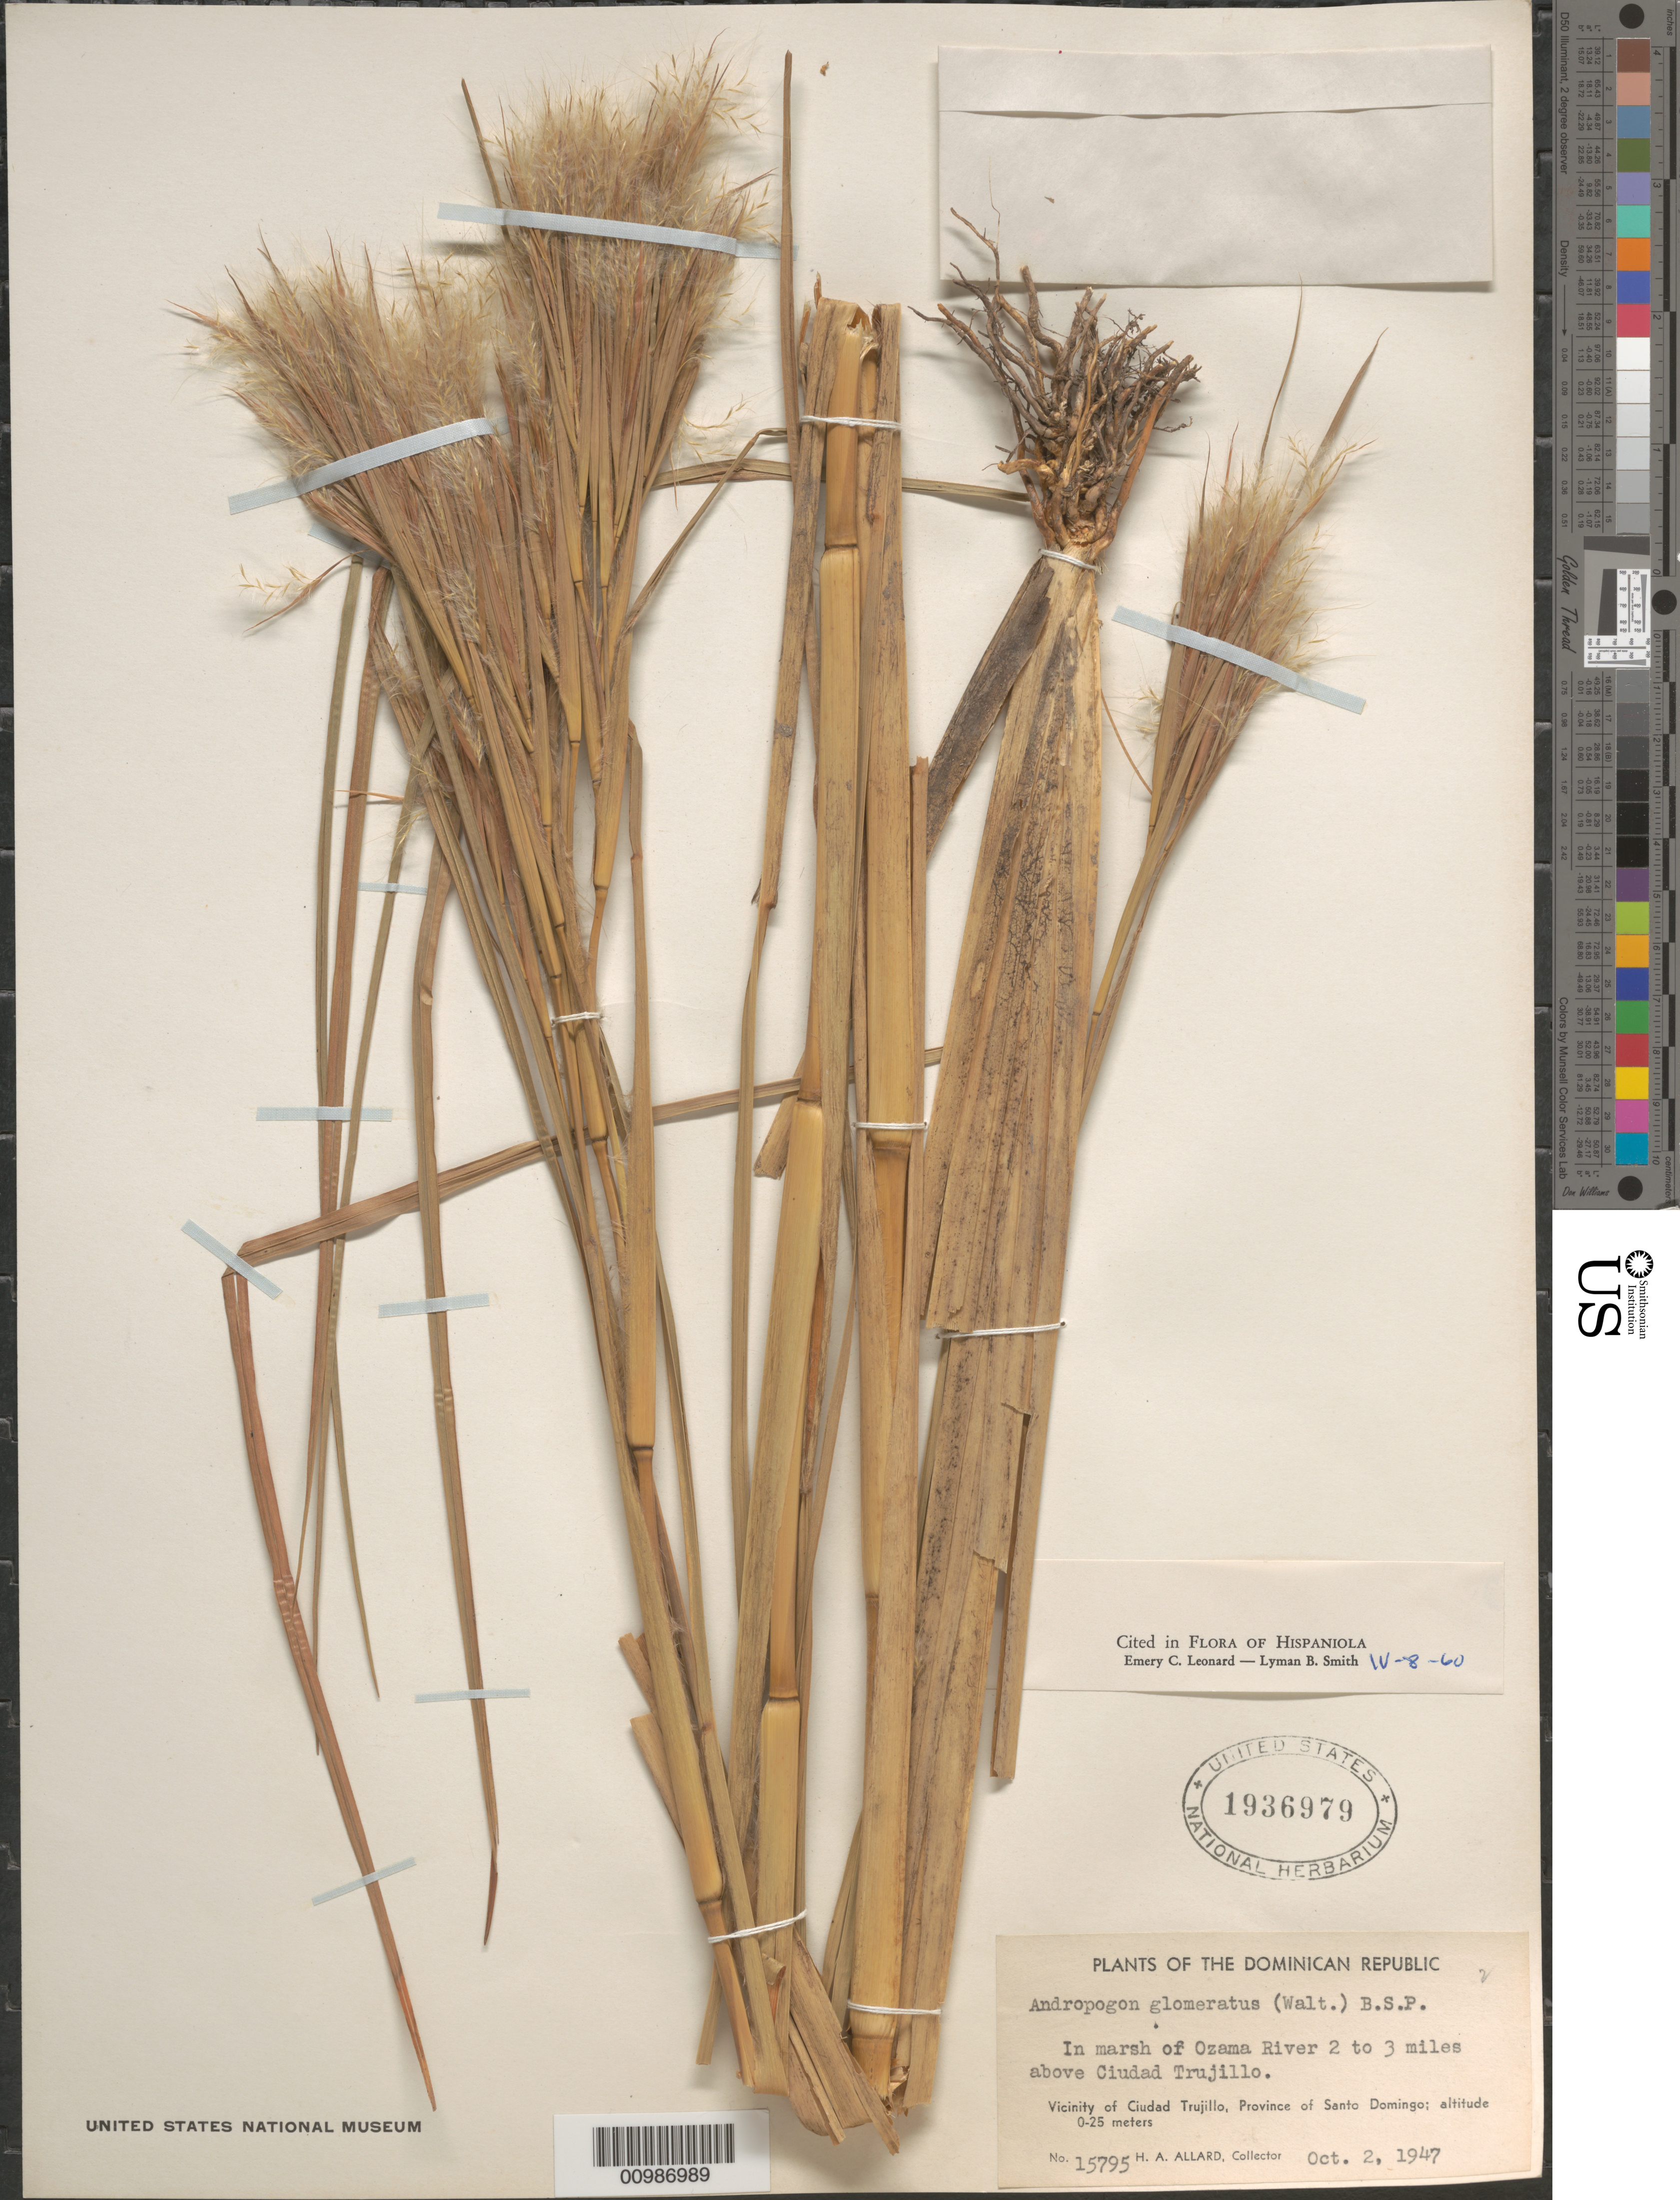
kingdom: Plantae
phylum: Tracheophyta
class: Liliopsida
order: Poales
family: Poaceae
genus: Andropogon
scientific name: Andropogon glomeratus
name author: (Walter) Britton, Stearns & Poggenb.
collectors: H. A. Allard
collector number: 15795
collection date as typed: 02 Oct 1947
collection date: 1947-10-02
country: Dominican Republic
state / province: Distrito Nacional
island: Hispaniola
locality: vicinity of Ciudad Trujillo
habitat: in marsh of river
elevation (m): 0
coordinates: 0 N, 0 E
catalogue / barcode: US 1936979